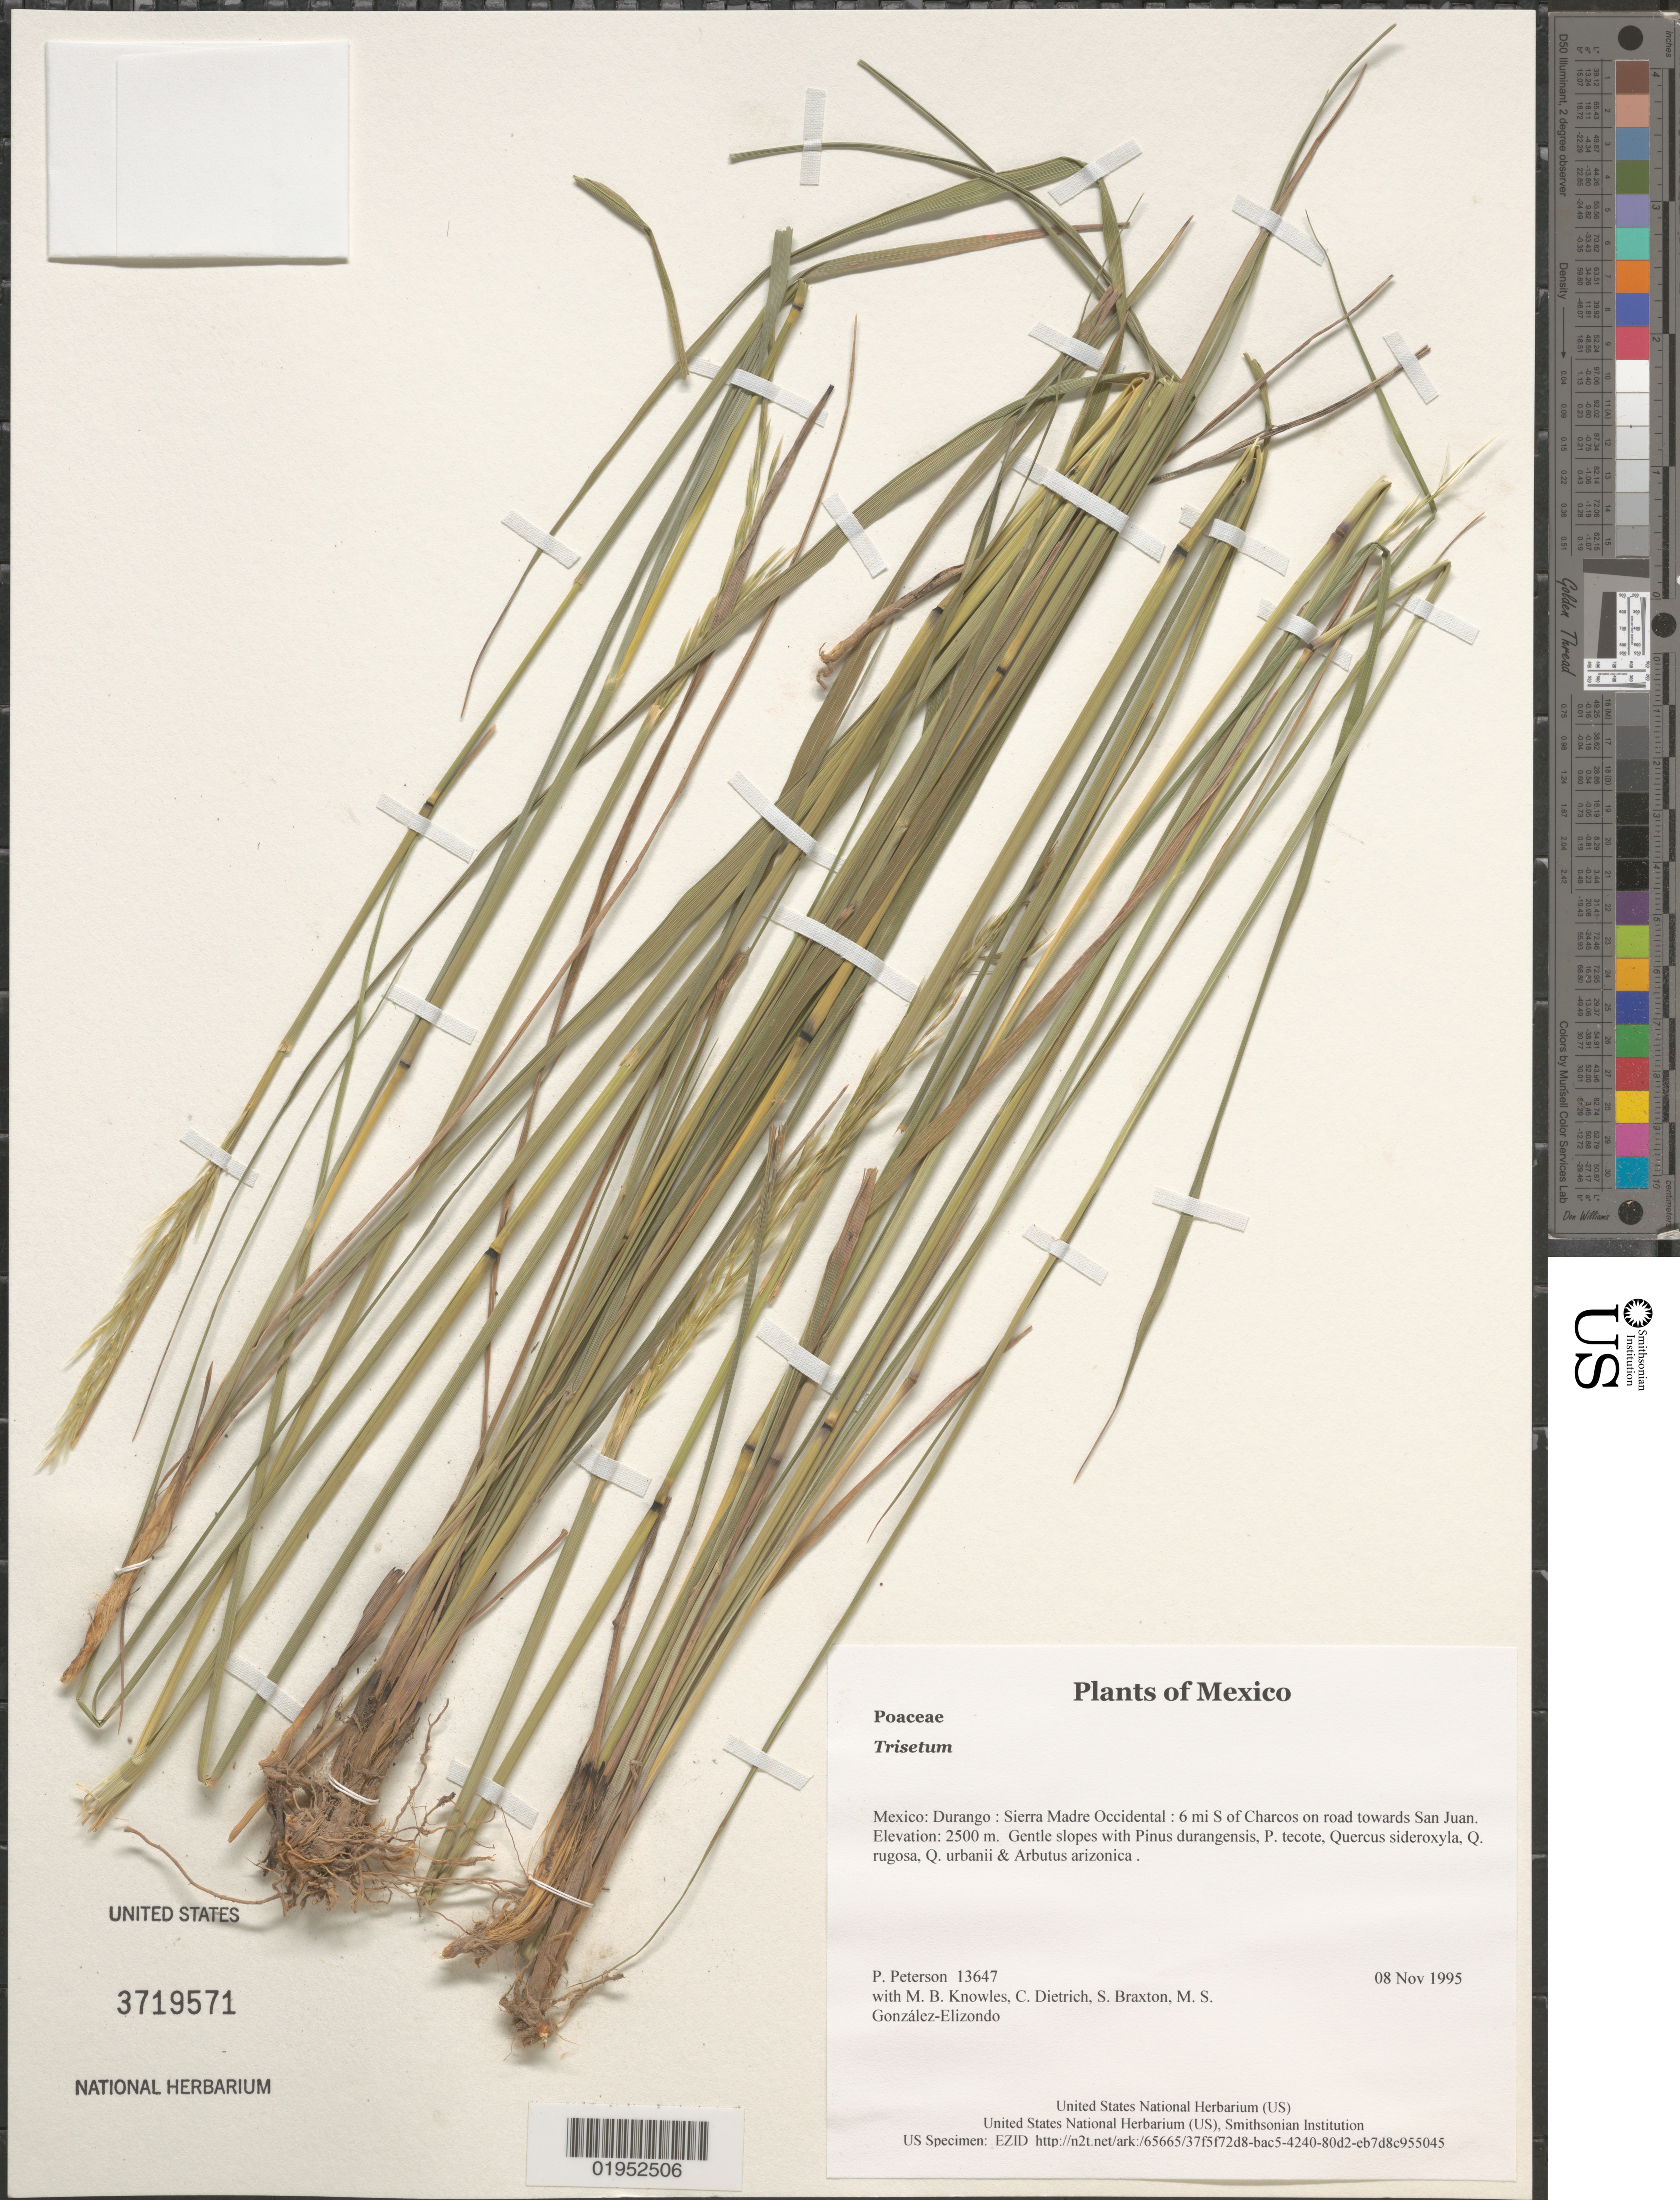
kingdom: Plantae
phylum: Tracheophyta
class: Liliopsida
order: Poales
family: Poaceae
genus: Trisetum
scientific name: Trisetum sp.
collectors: P. M. Peterson, M. B. Knowles, C. Dietrich, S. Braxton & M. S. González-Elizondo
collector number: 13647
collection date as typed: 08 Nov 1995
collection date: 1995-11-08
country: Mexico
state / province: Durango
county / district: Sierra Madre Occidental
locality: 6 mi S of Charcos on road towards San Juan.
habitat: Gentle slopes with Pinus durangensis, P. tecote, Quercus sideroxyla, Q. rugosa, Q. urbanii & Arbutus arizonica .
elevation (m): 2500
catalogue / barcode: US 3719571